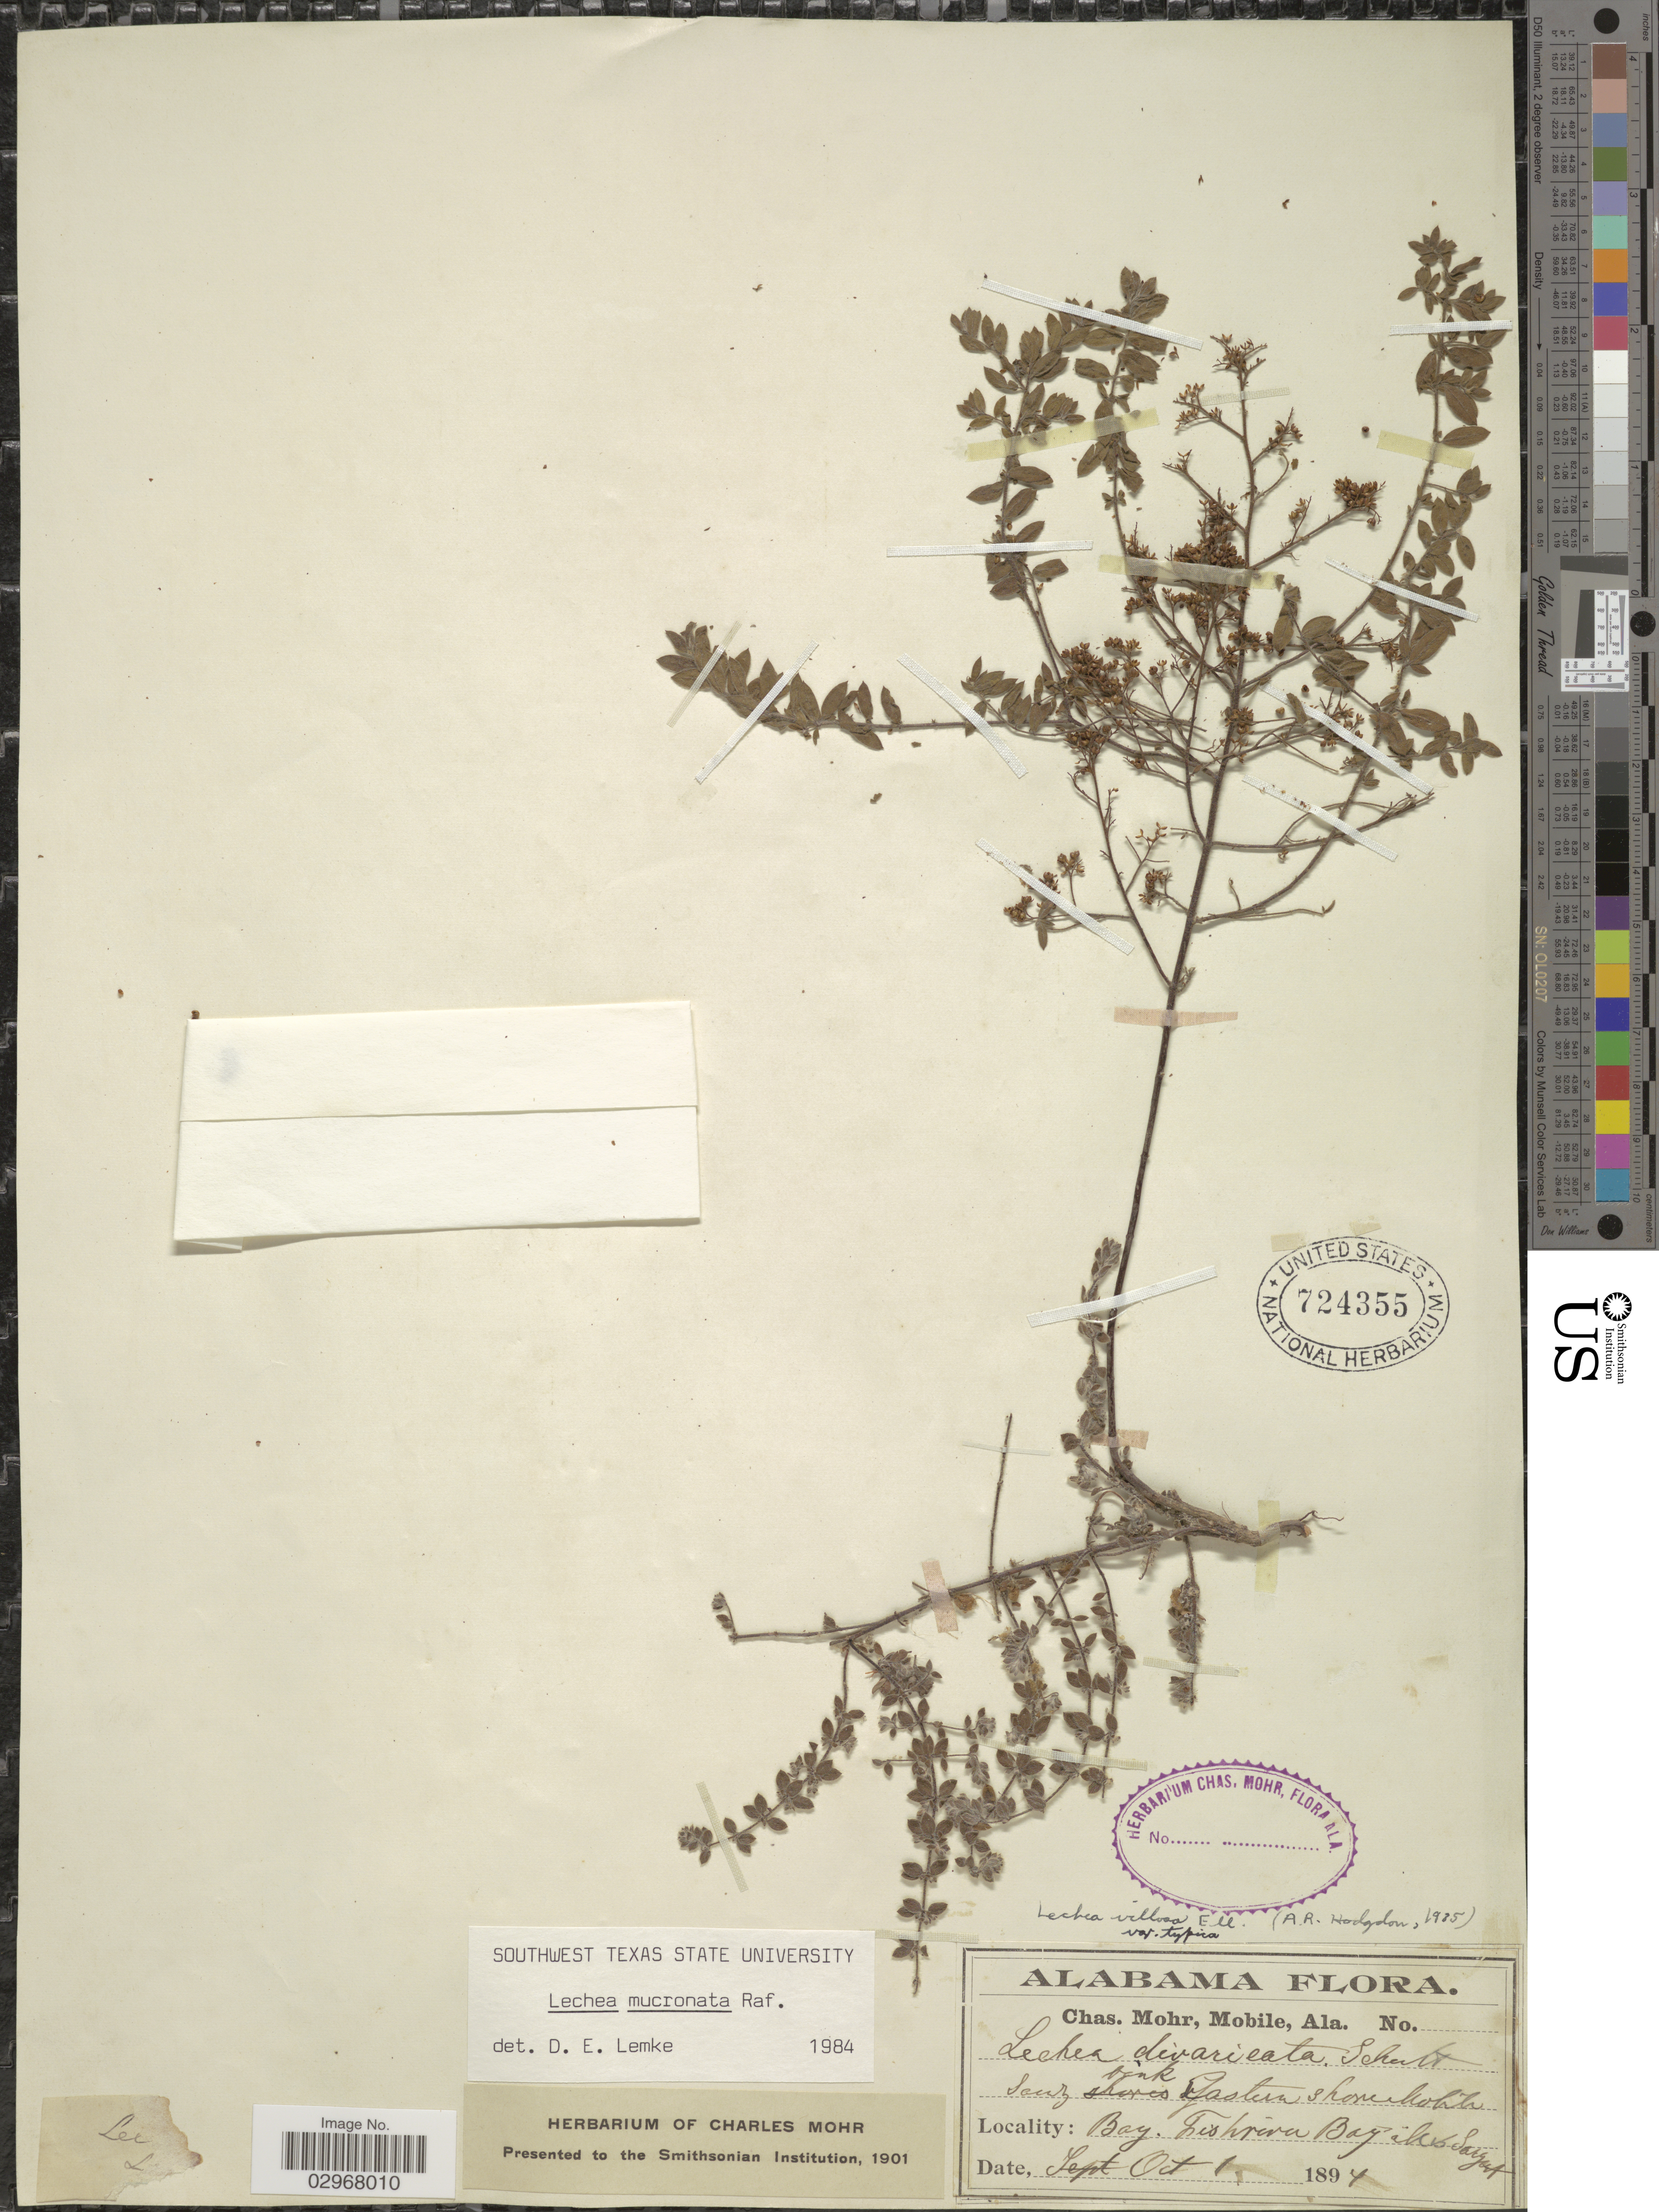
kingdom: Plantae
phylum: Tracheophyta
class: Magnoliopsida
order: Malvales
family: Cistaceae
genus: Lechea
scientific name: Lechea mucronata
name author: Raf.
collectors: Mohr, C. T. (herbarium)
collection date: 1894-10-01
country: United States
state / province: Alabama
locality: Bay. Fishriver Bay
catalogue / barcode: US 724355